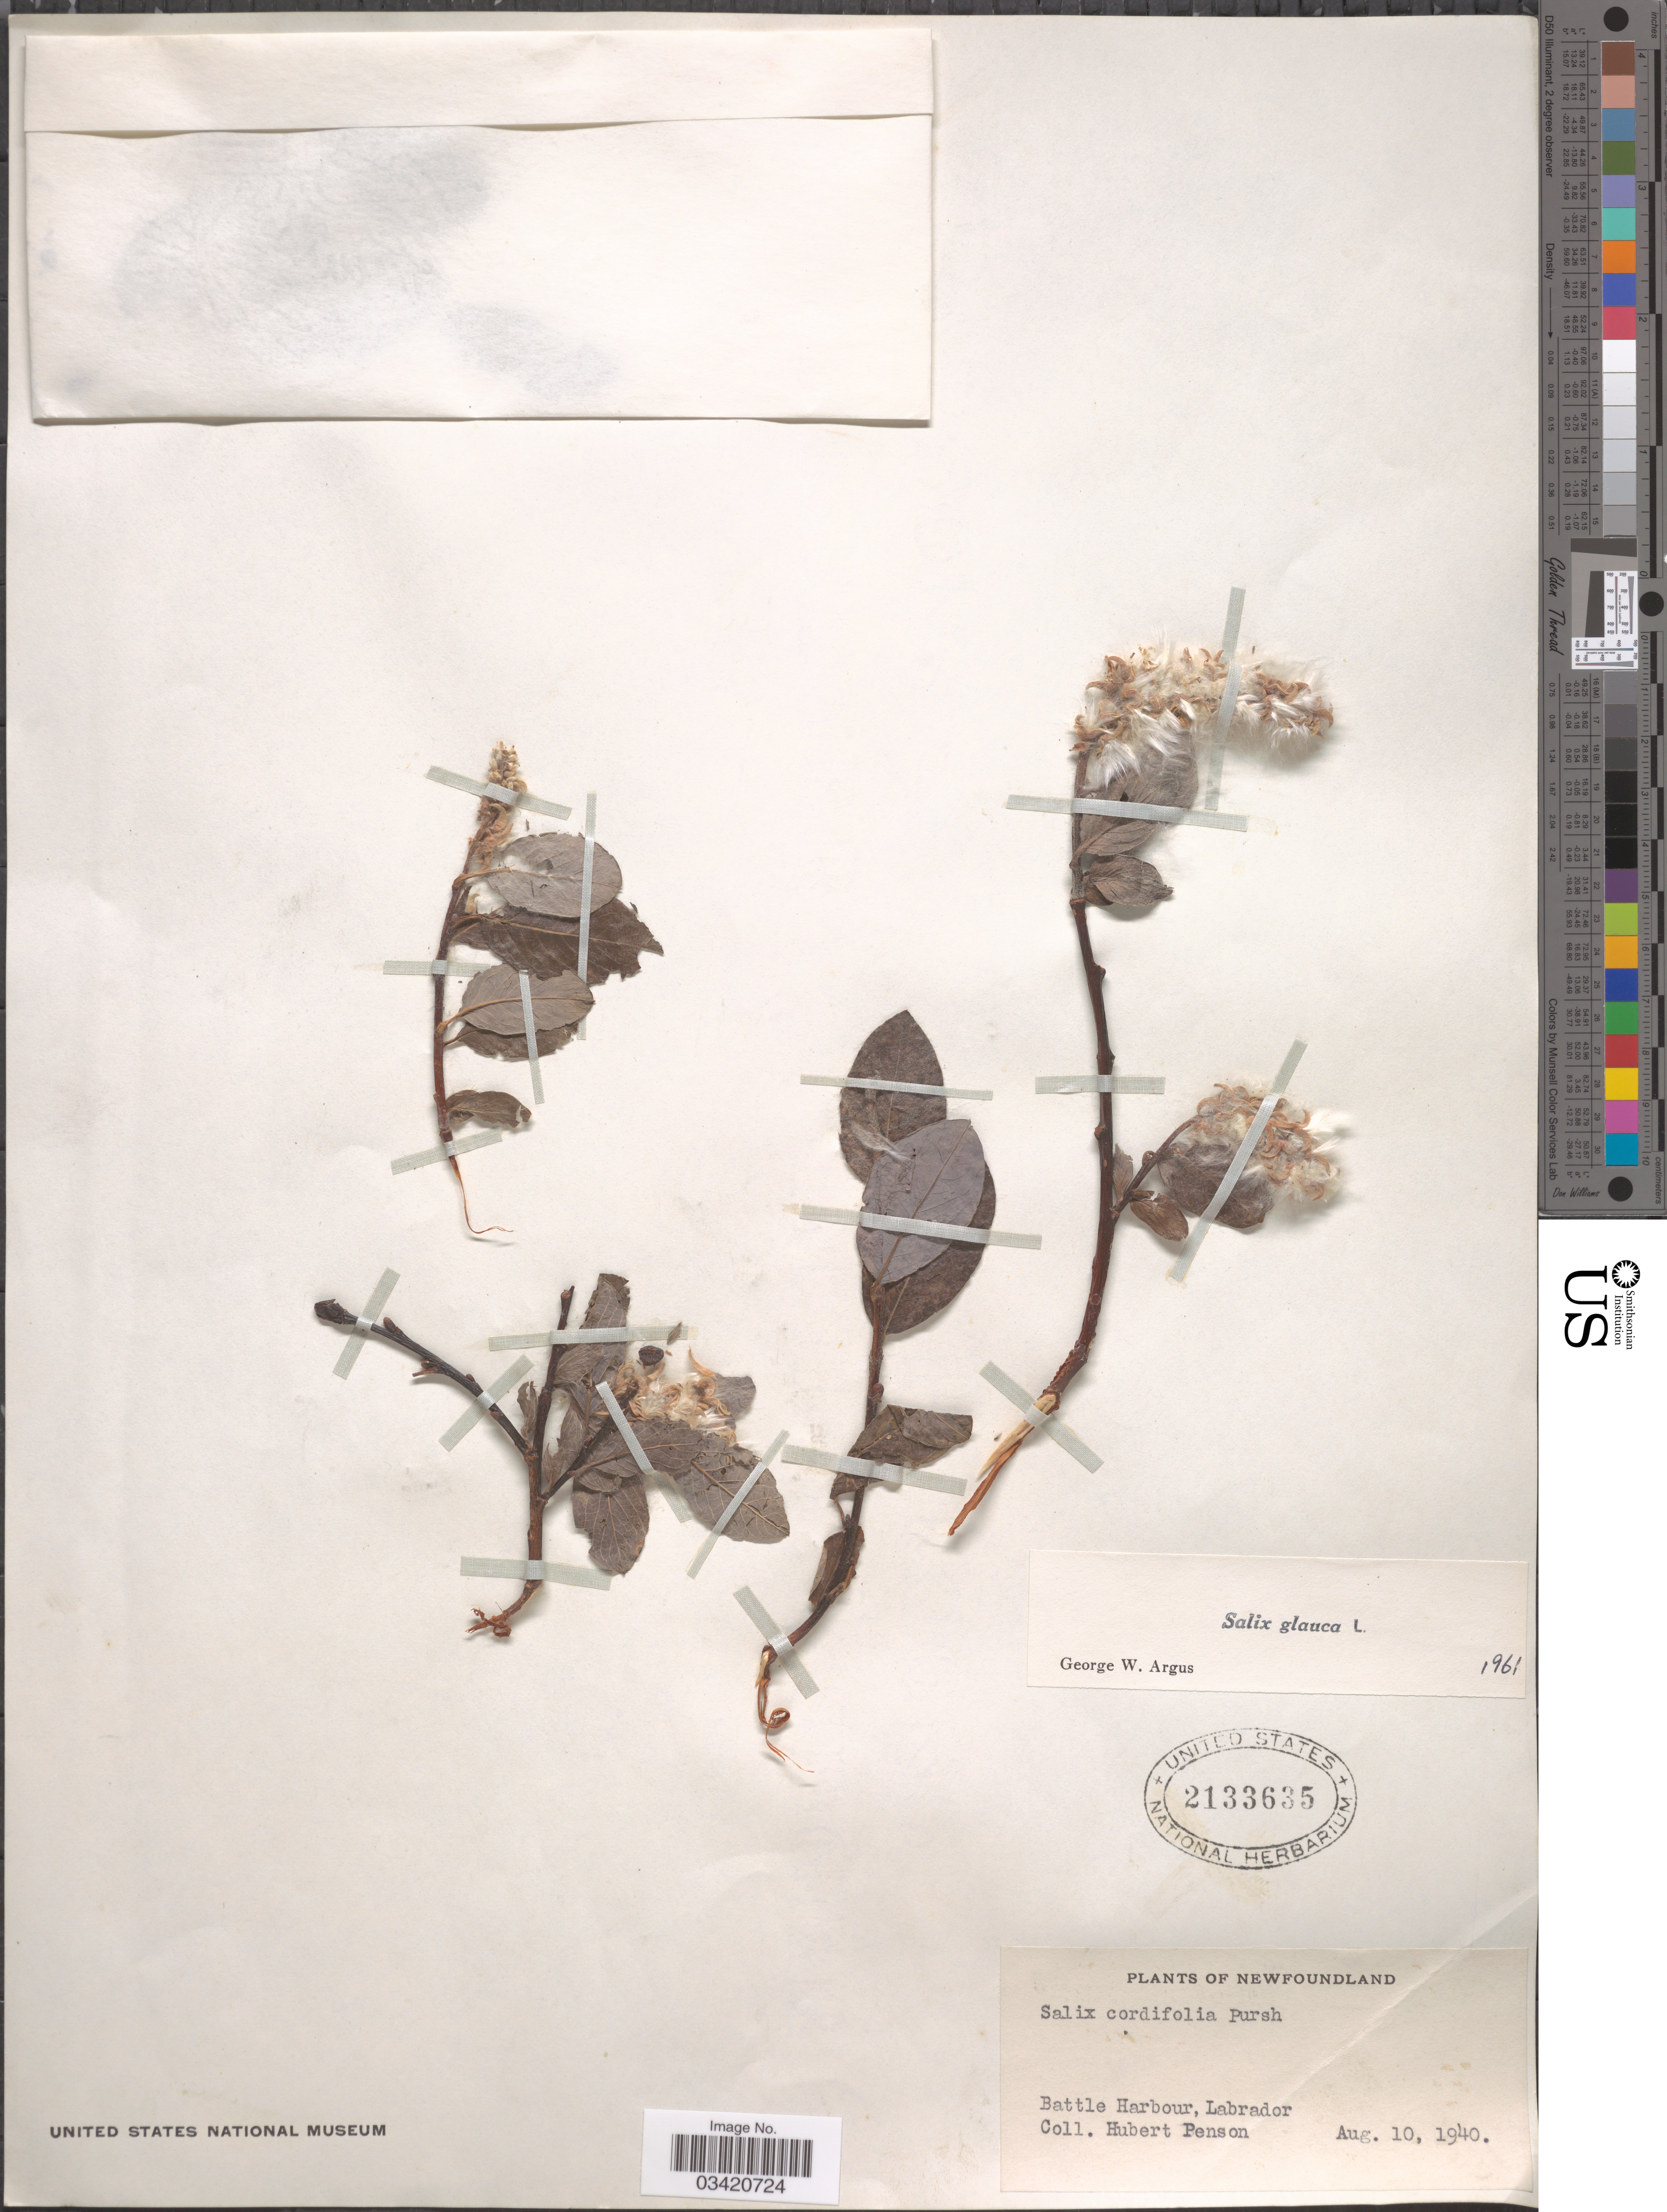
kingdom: Plantae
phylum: Tracheophyta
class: Magnoliopsida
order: Malpighiales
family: Salicaceae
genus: Salix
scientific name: Salix glauca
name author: L.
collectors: H. Penson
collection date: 1940-08-10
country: Canada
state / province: Newfoundland and Labrador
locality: Battle Harbour, Labrador.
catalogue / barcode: US 2133635